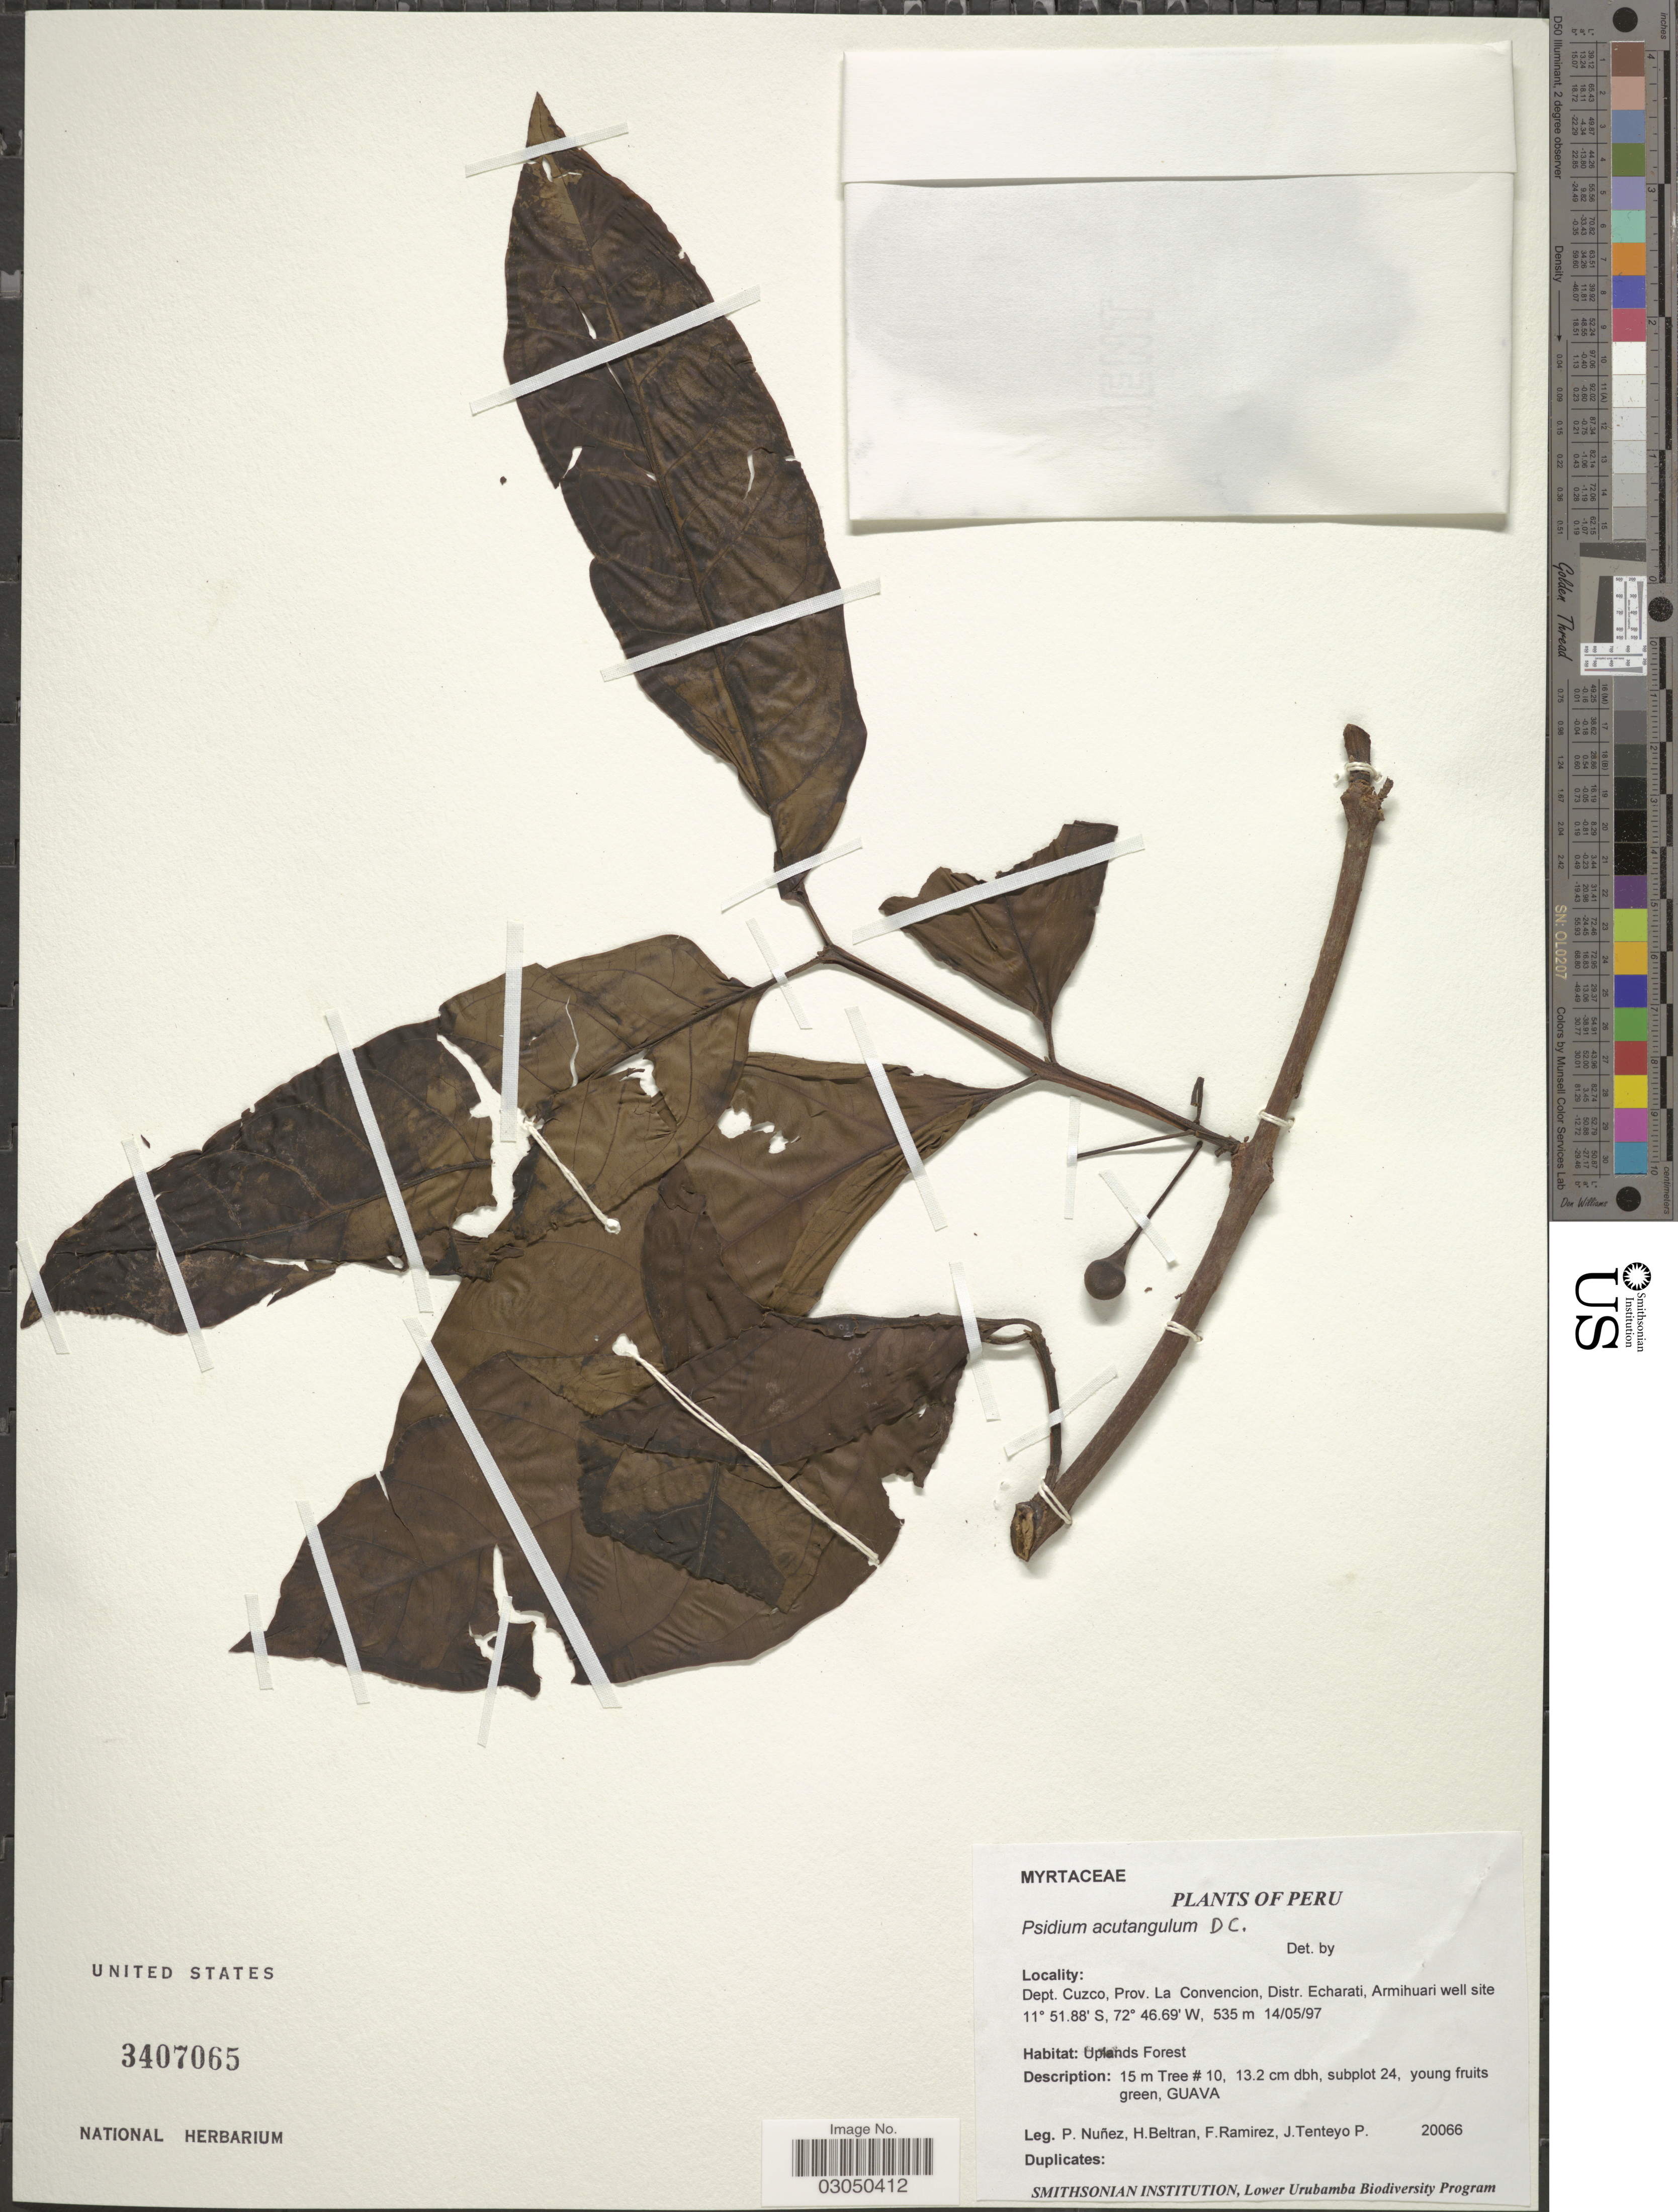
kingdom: Plantae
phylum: Tracheophyta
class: Magnoliopsida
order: Myrtales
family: Myrtaceae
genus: Psidium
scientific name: Psidium acutangulum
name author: (DC.) DC.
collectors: P. Nuñez V., H. Beltran, F. Ramirez & J. Tenteyo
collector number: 20066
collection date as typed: Transcribed d/m/y: 14/5/97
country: Peru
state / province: Cusco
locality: Dept. Cuzco, Prov. La Convencion, Distr. Echarati, Armihuari well site.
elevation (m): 535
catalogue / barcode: US 3407065